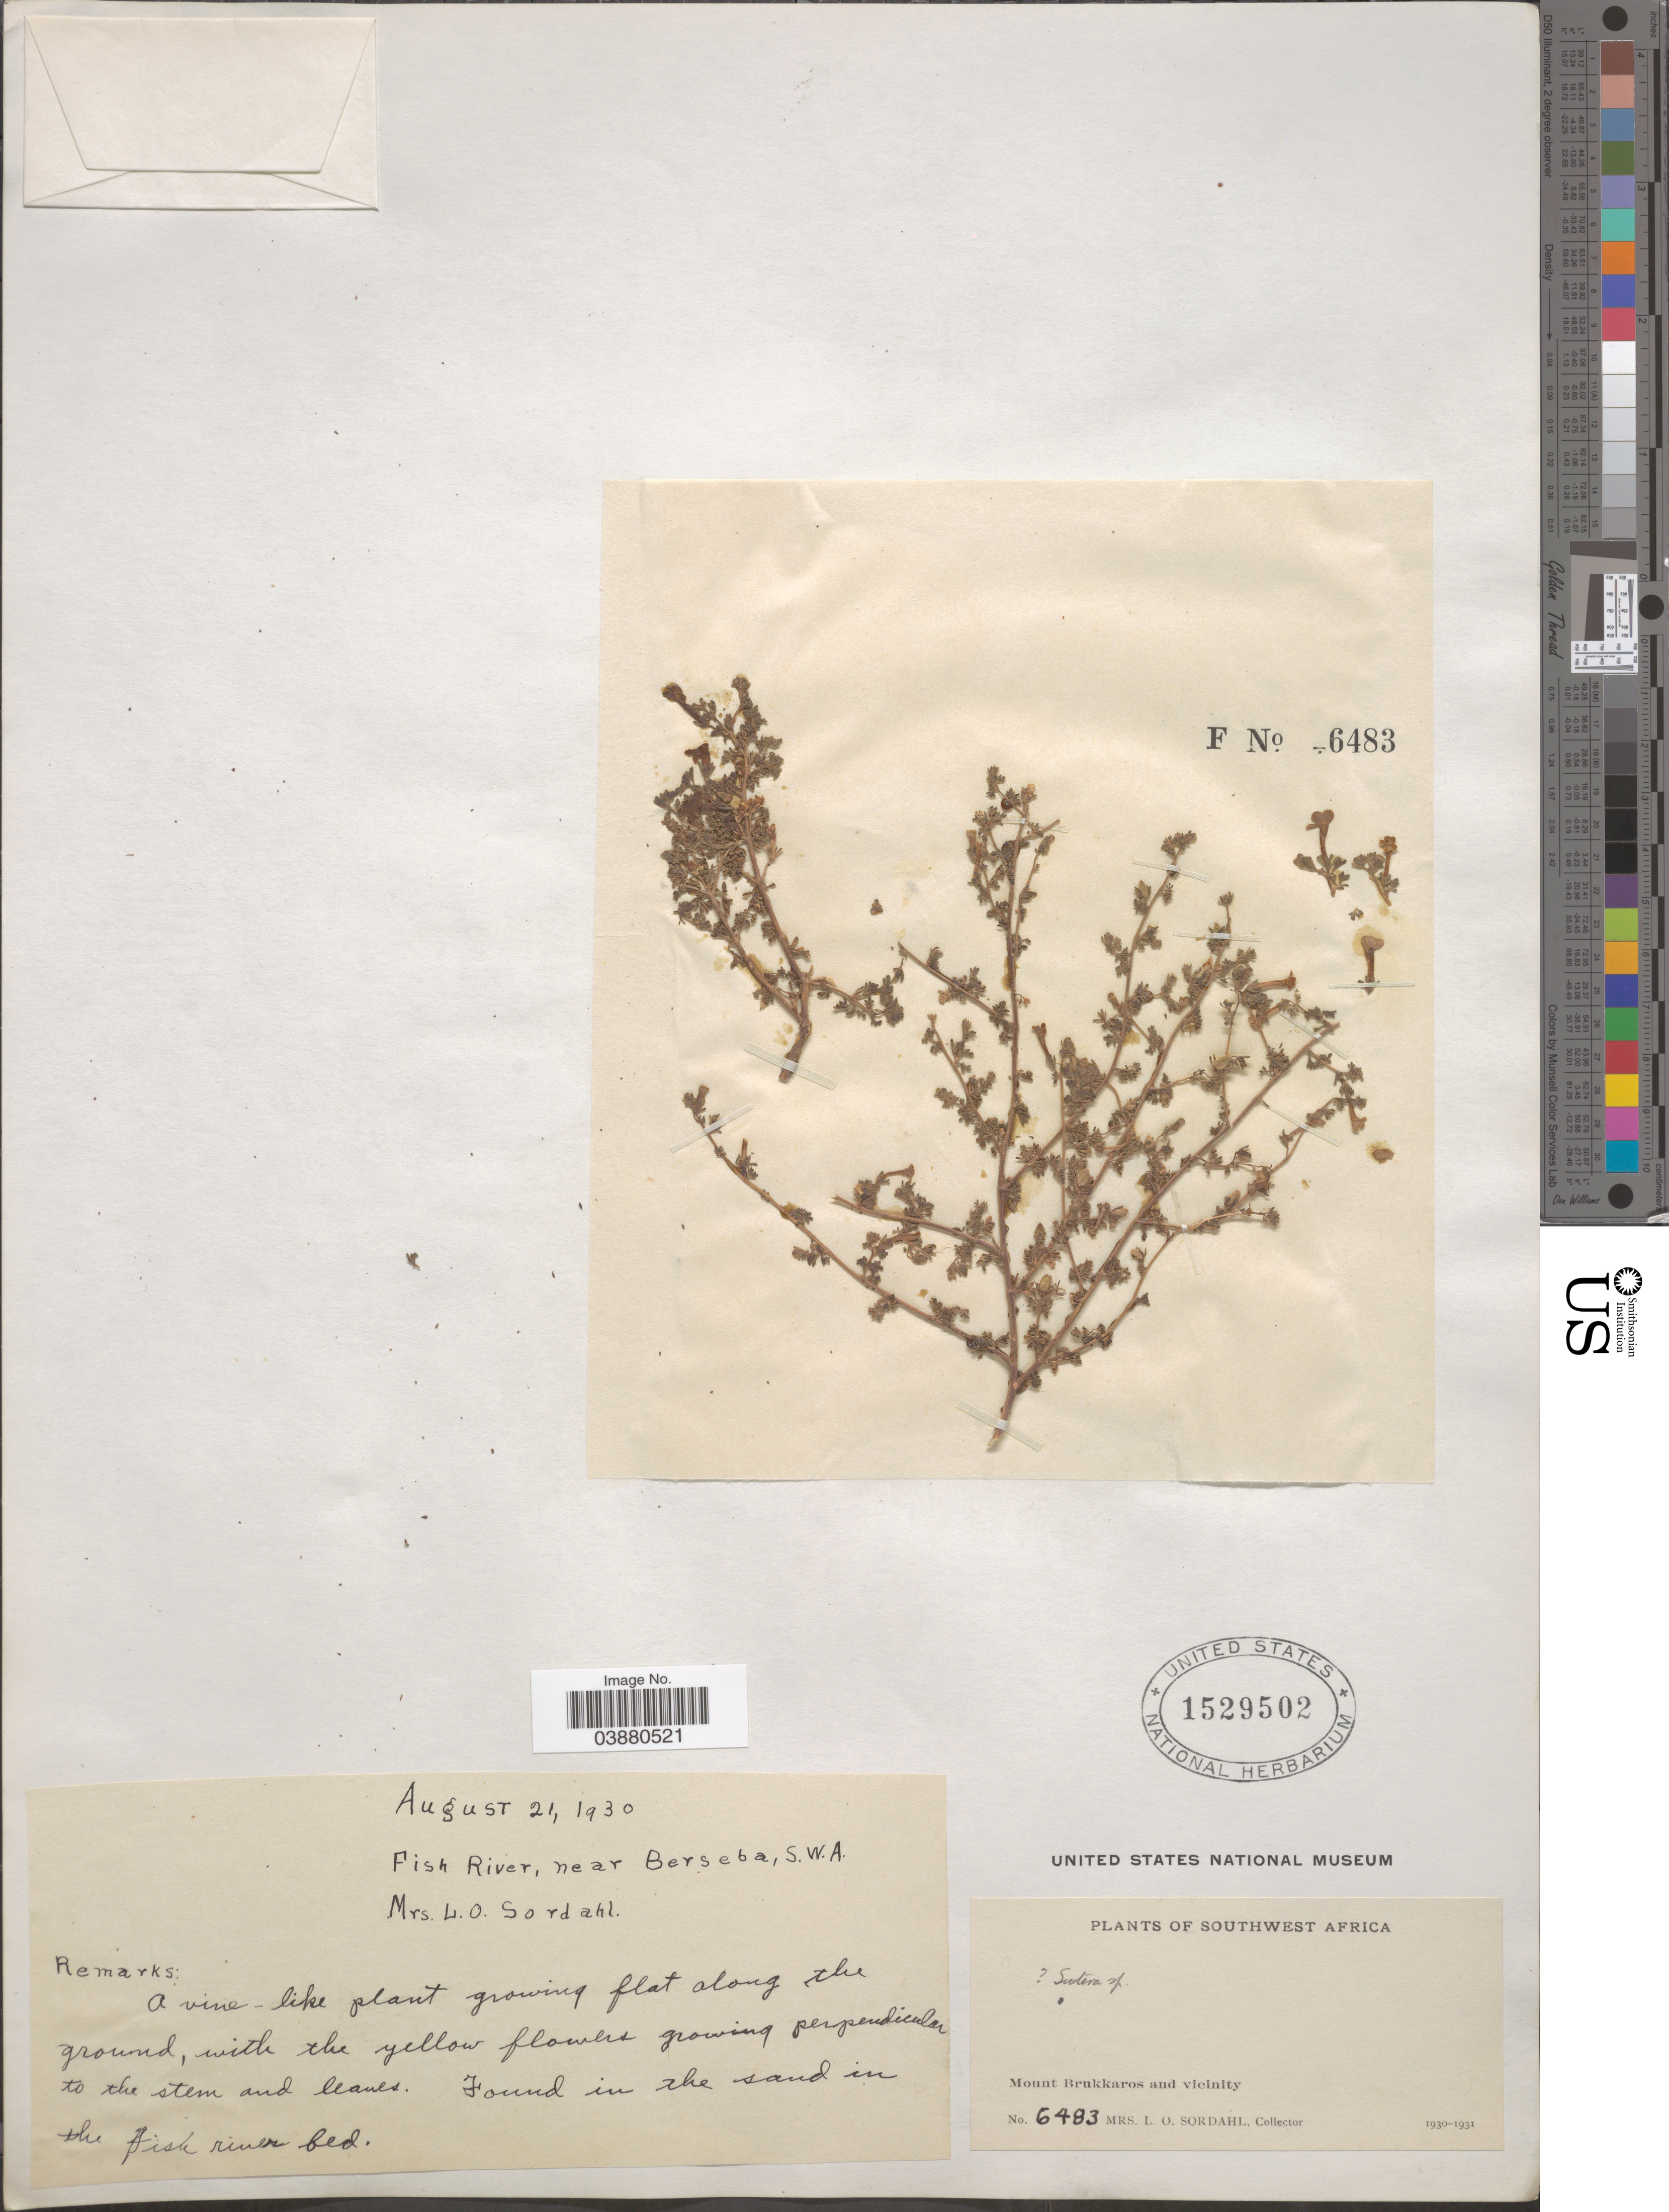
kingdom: Plantae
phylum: Tracheophyta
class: Magnoliopsida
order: Lamiales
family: Scrophulariaceae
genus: Sutera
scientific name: Sutera sp.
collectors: L. Sordahl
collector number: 6483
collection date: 1930-08-21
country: Namibia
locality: Southwest Africa. Fish River, near Berseba. Mount Brukkaros and vicinity.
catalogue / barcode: US 1529502